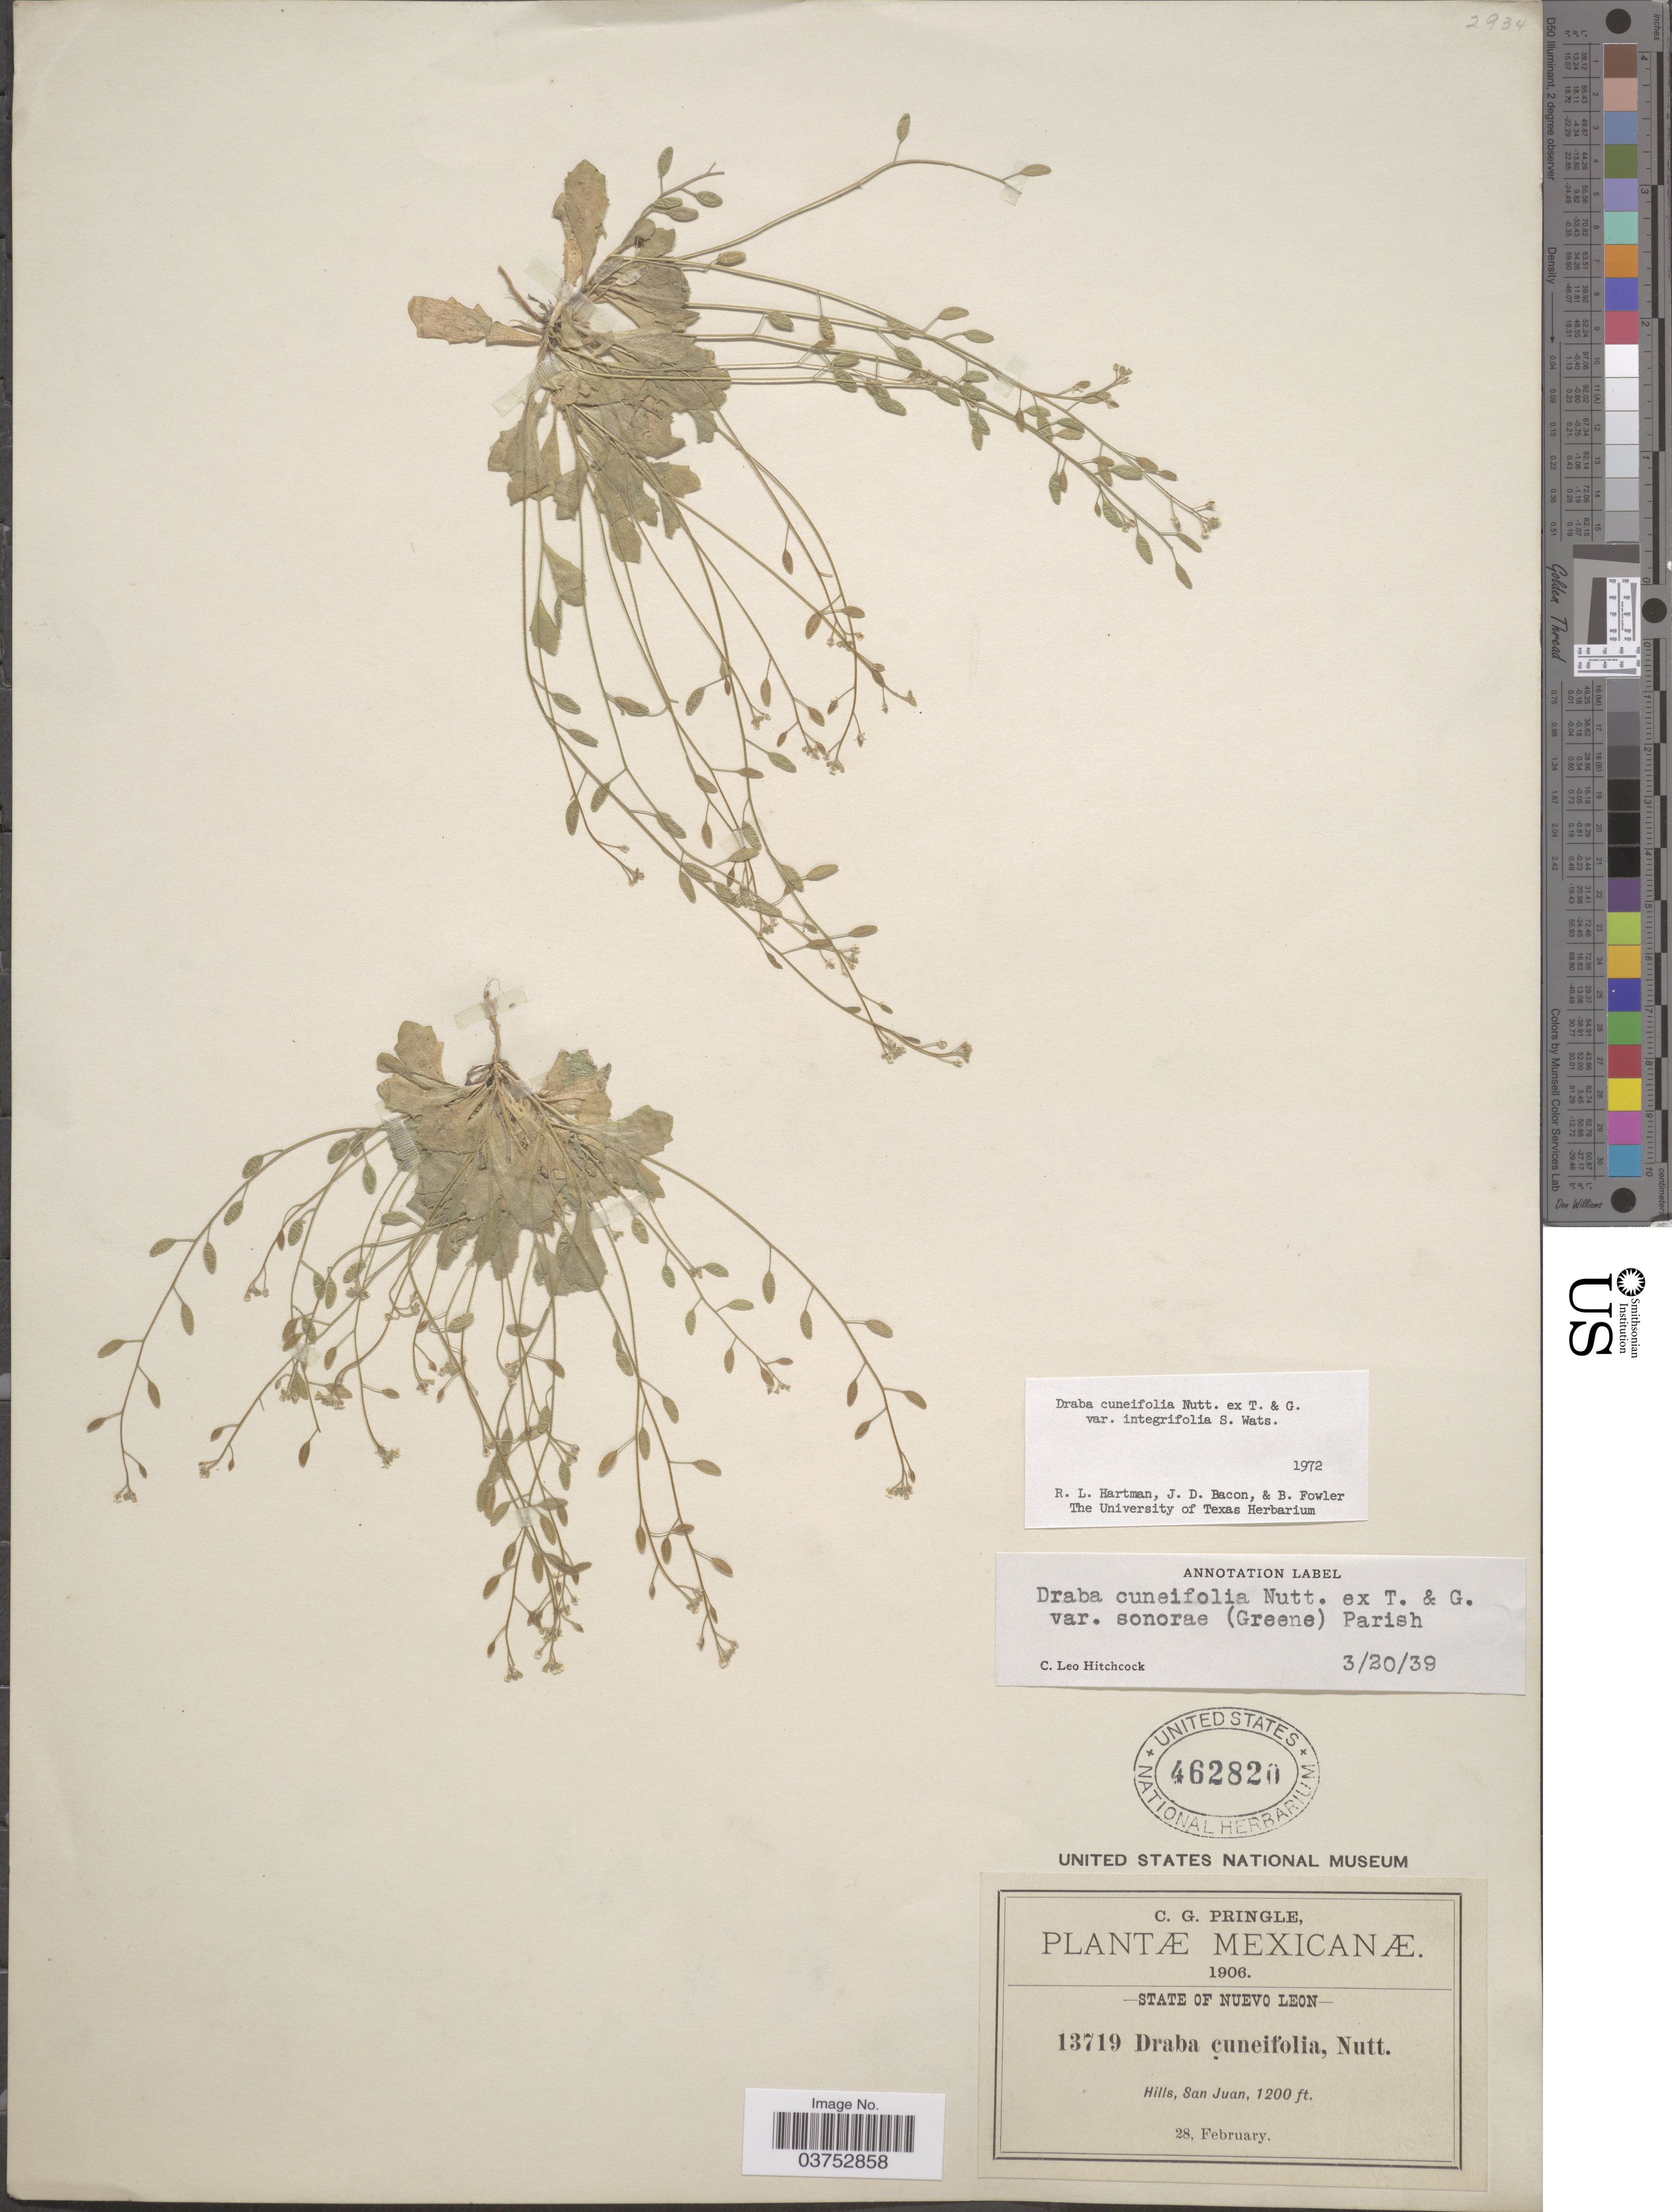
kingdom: Plantae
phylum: Tracheophyta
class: Magnoliopsida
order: Brassicales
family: Brassicaceae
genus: Draba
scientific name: Draba cuneifolia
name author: Nutt.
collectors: C. G. Pringle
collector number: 13719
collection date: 1906-02-28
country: Mexico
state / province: Nuevo León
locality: Hills, San Juan.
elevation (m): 366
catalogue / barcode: US 462820